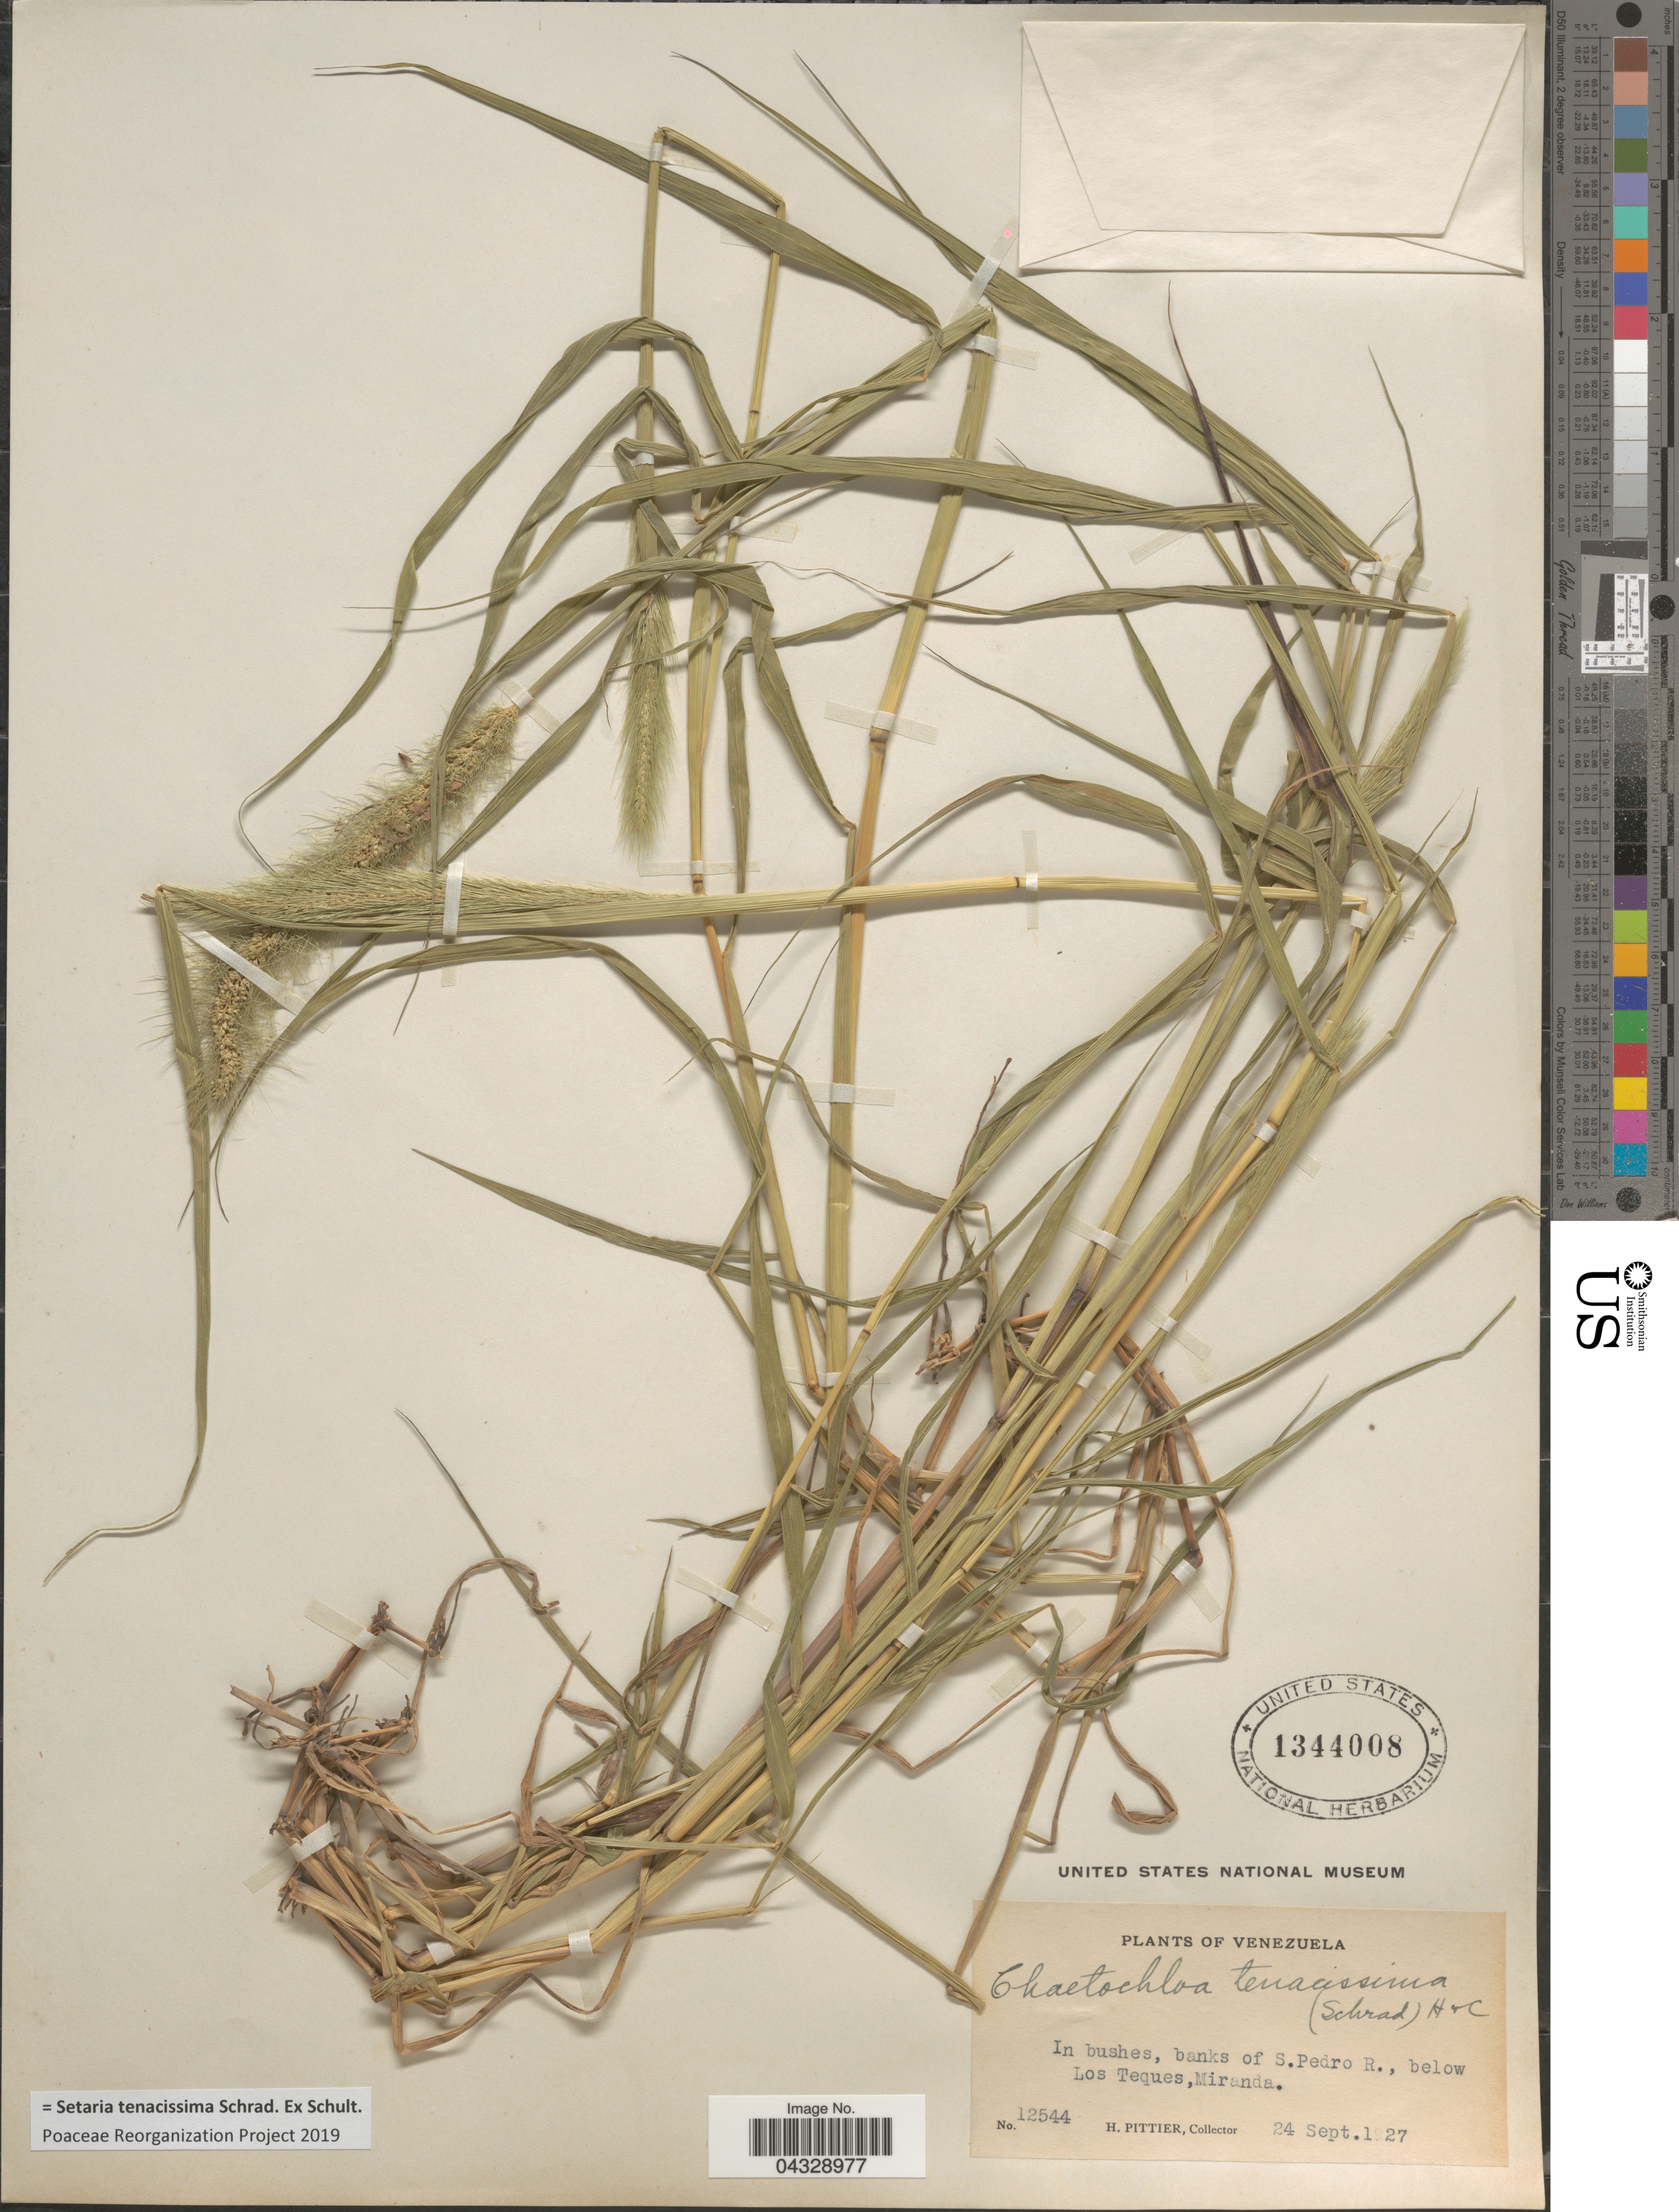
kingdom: Plantae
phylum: Tracheophyta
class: Liliopsida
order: Poales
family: Poaceae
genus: Setaria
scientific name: Setaria tenacissima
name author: Schrad. ex Schult.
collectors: H. F. Pittier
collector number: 12544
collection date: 1927-09-24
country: Venezuela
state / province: Miranda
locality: In bushes, banks of S. Pedro R., below Los Teques.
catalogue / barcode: US 1344008